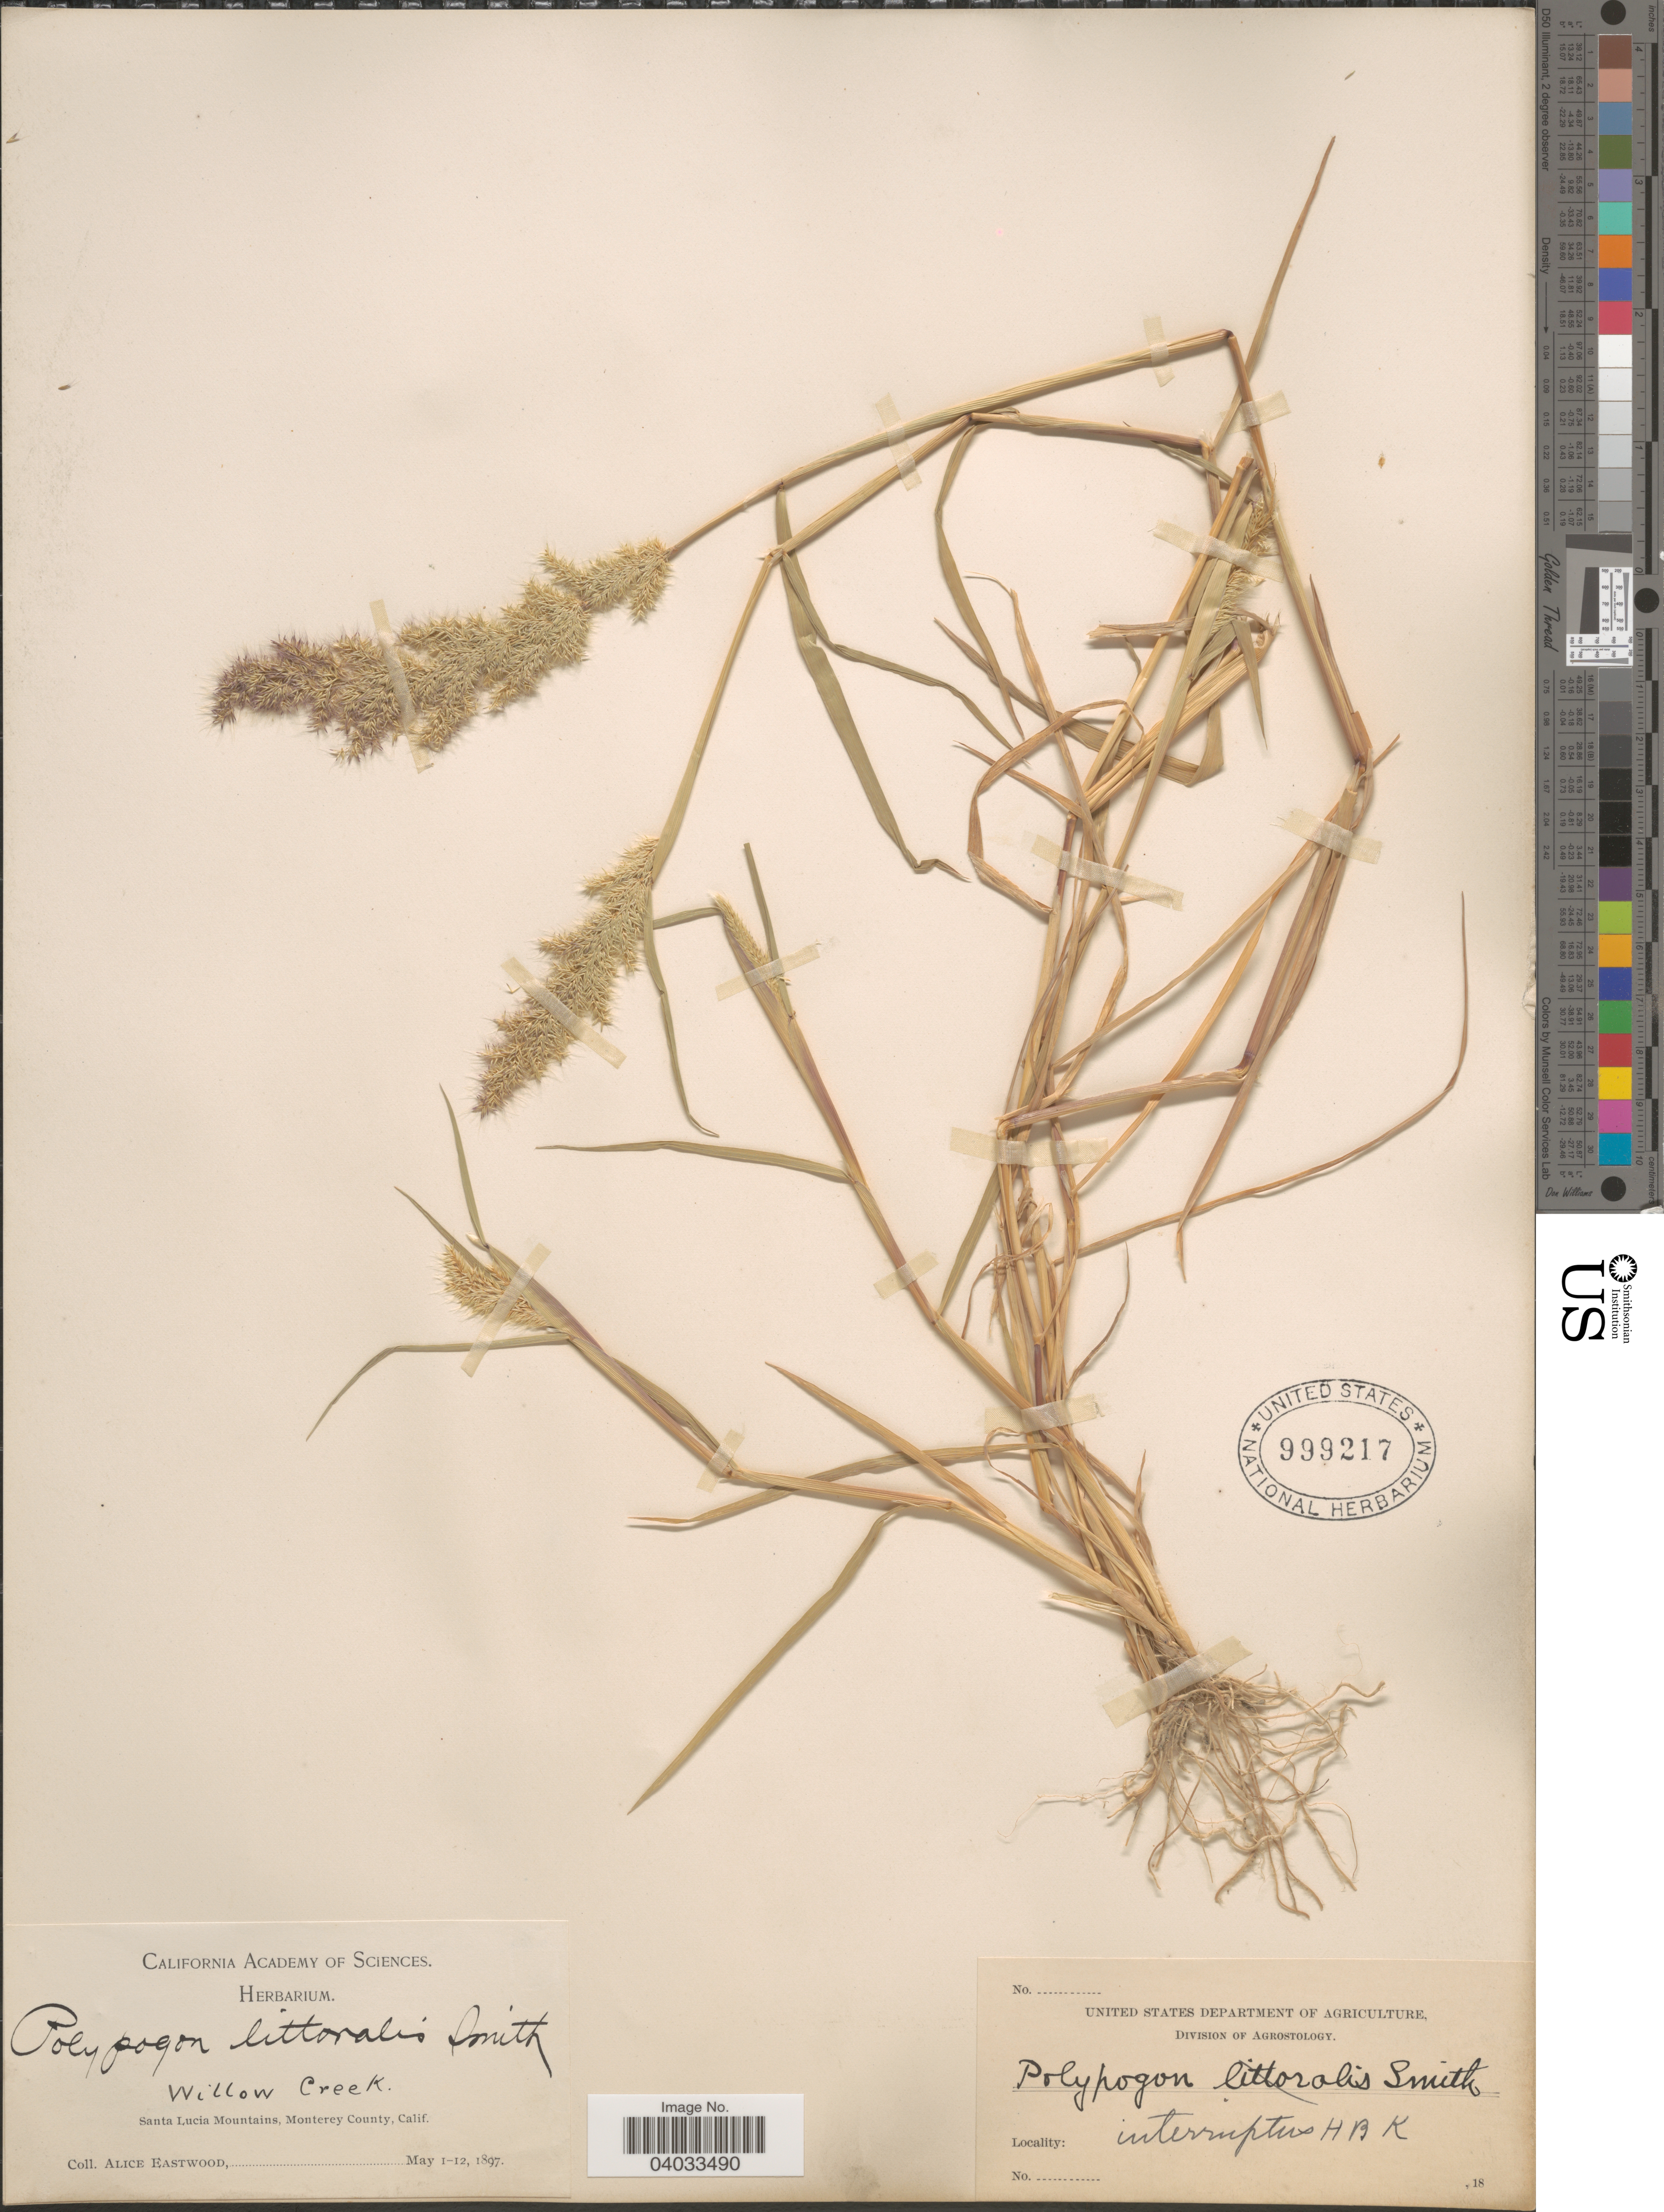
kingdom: Plantae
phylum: Tracheophyta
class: Liliopsida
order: Poales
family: Poaceae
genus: Polypogon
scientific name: Polypogon interruptus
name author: Kunth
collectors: A. Eastwood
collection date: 1897-05-01/1897-05-12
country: United States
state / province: California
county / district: Monterey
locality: Willow Creek. Santa Lucia Mountains, Monterey County.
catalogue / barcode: US 999217